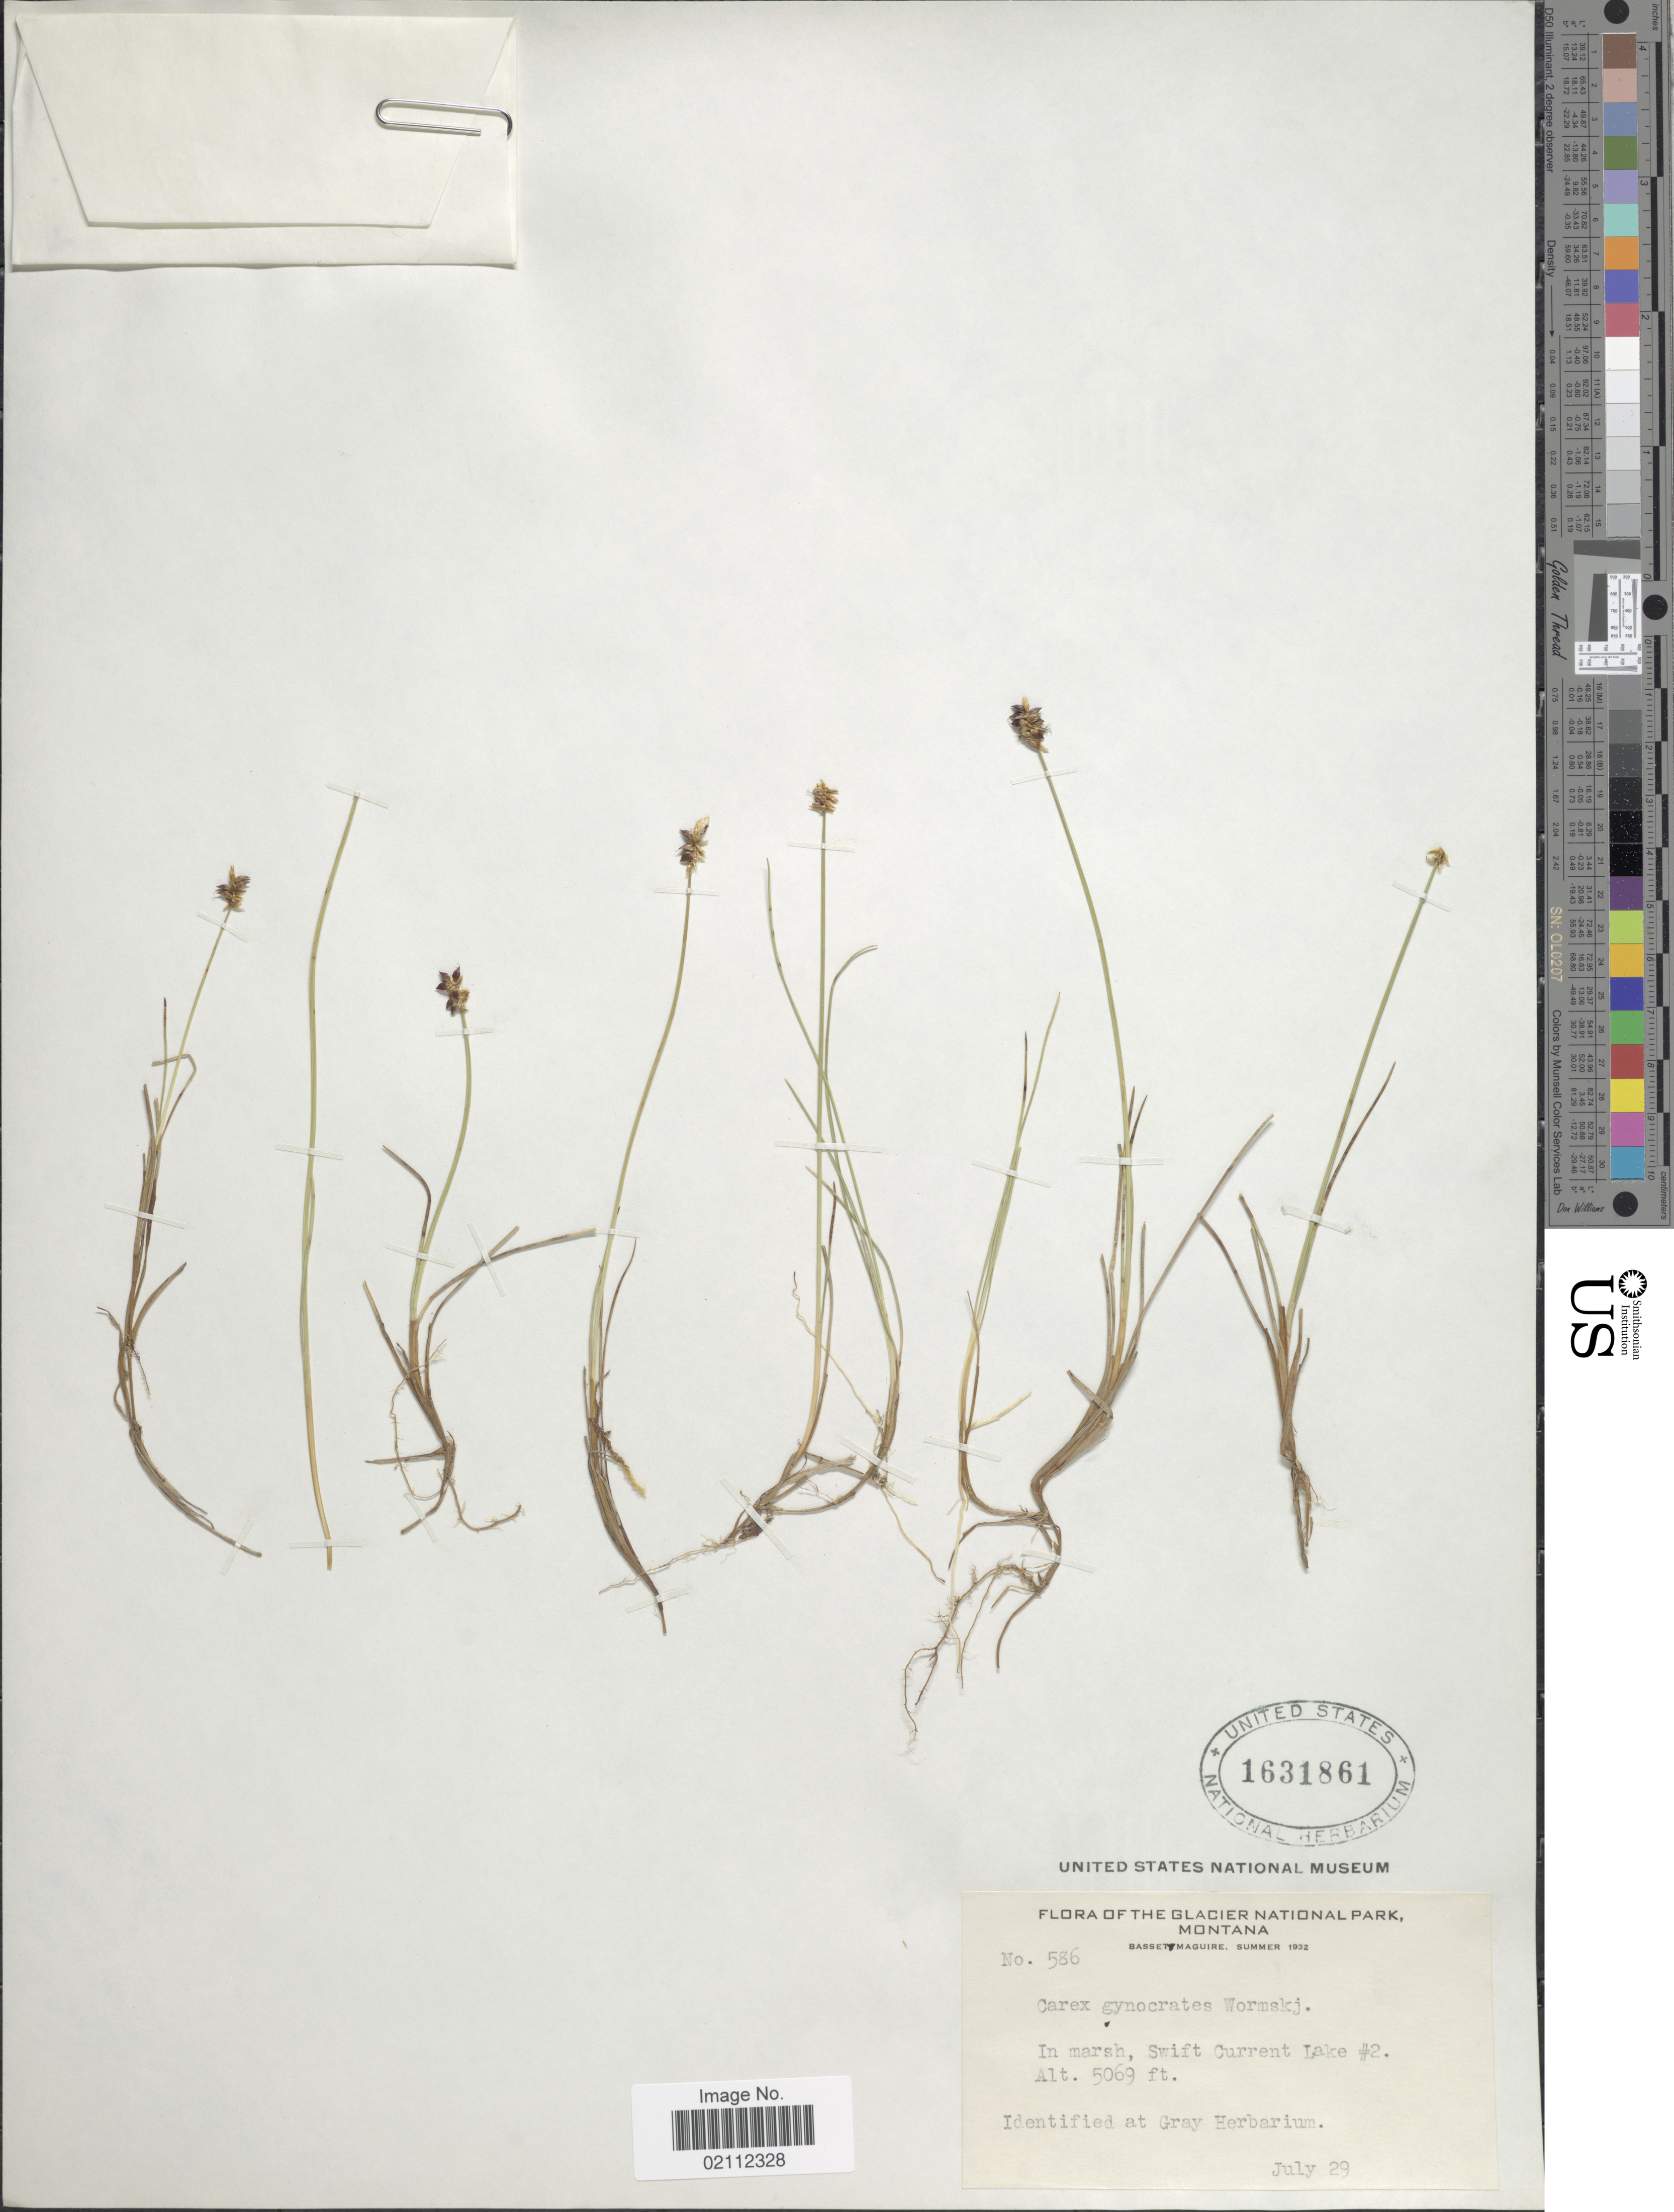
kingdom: Plantae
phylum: Tracheophyta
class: Liliopsida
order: Poales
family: Cyperaceae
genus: Carex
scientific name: Carex nardina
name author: (Hornem.) Fr.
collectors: B. Maguire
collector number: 586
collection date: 1932-07-29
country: United States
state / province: Montana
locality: Glacier National Park. Swift Current Lake #2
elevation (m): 1545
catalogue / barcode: US 1631861